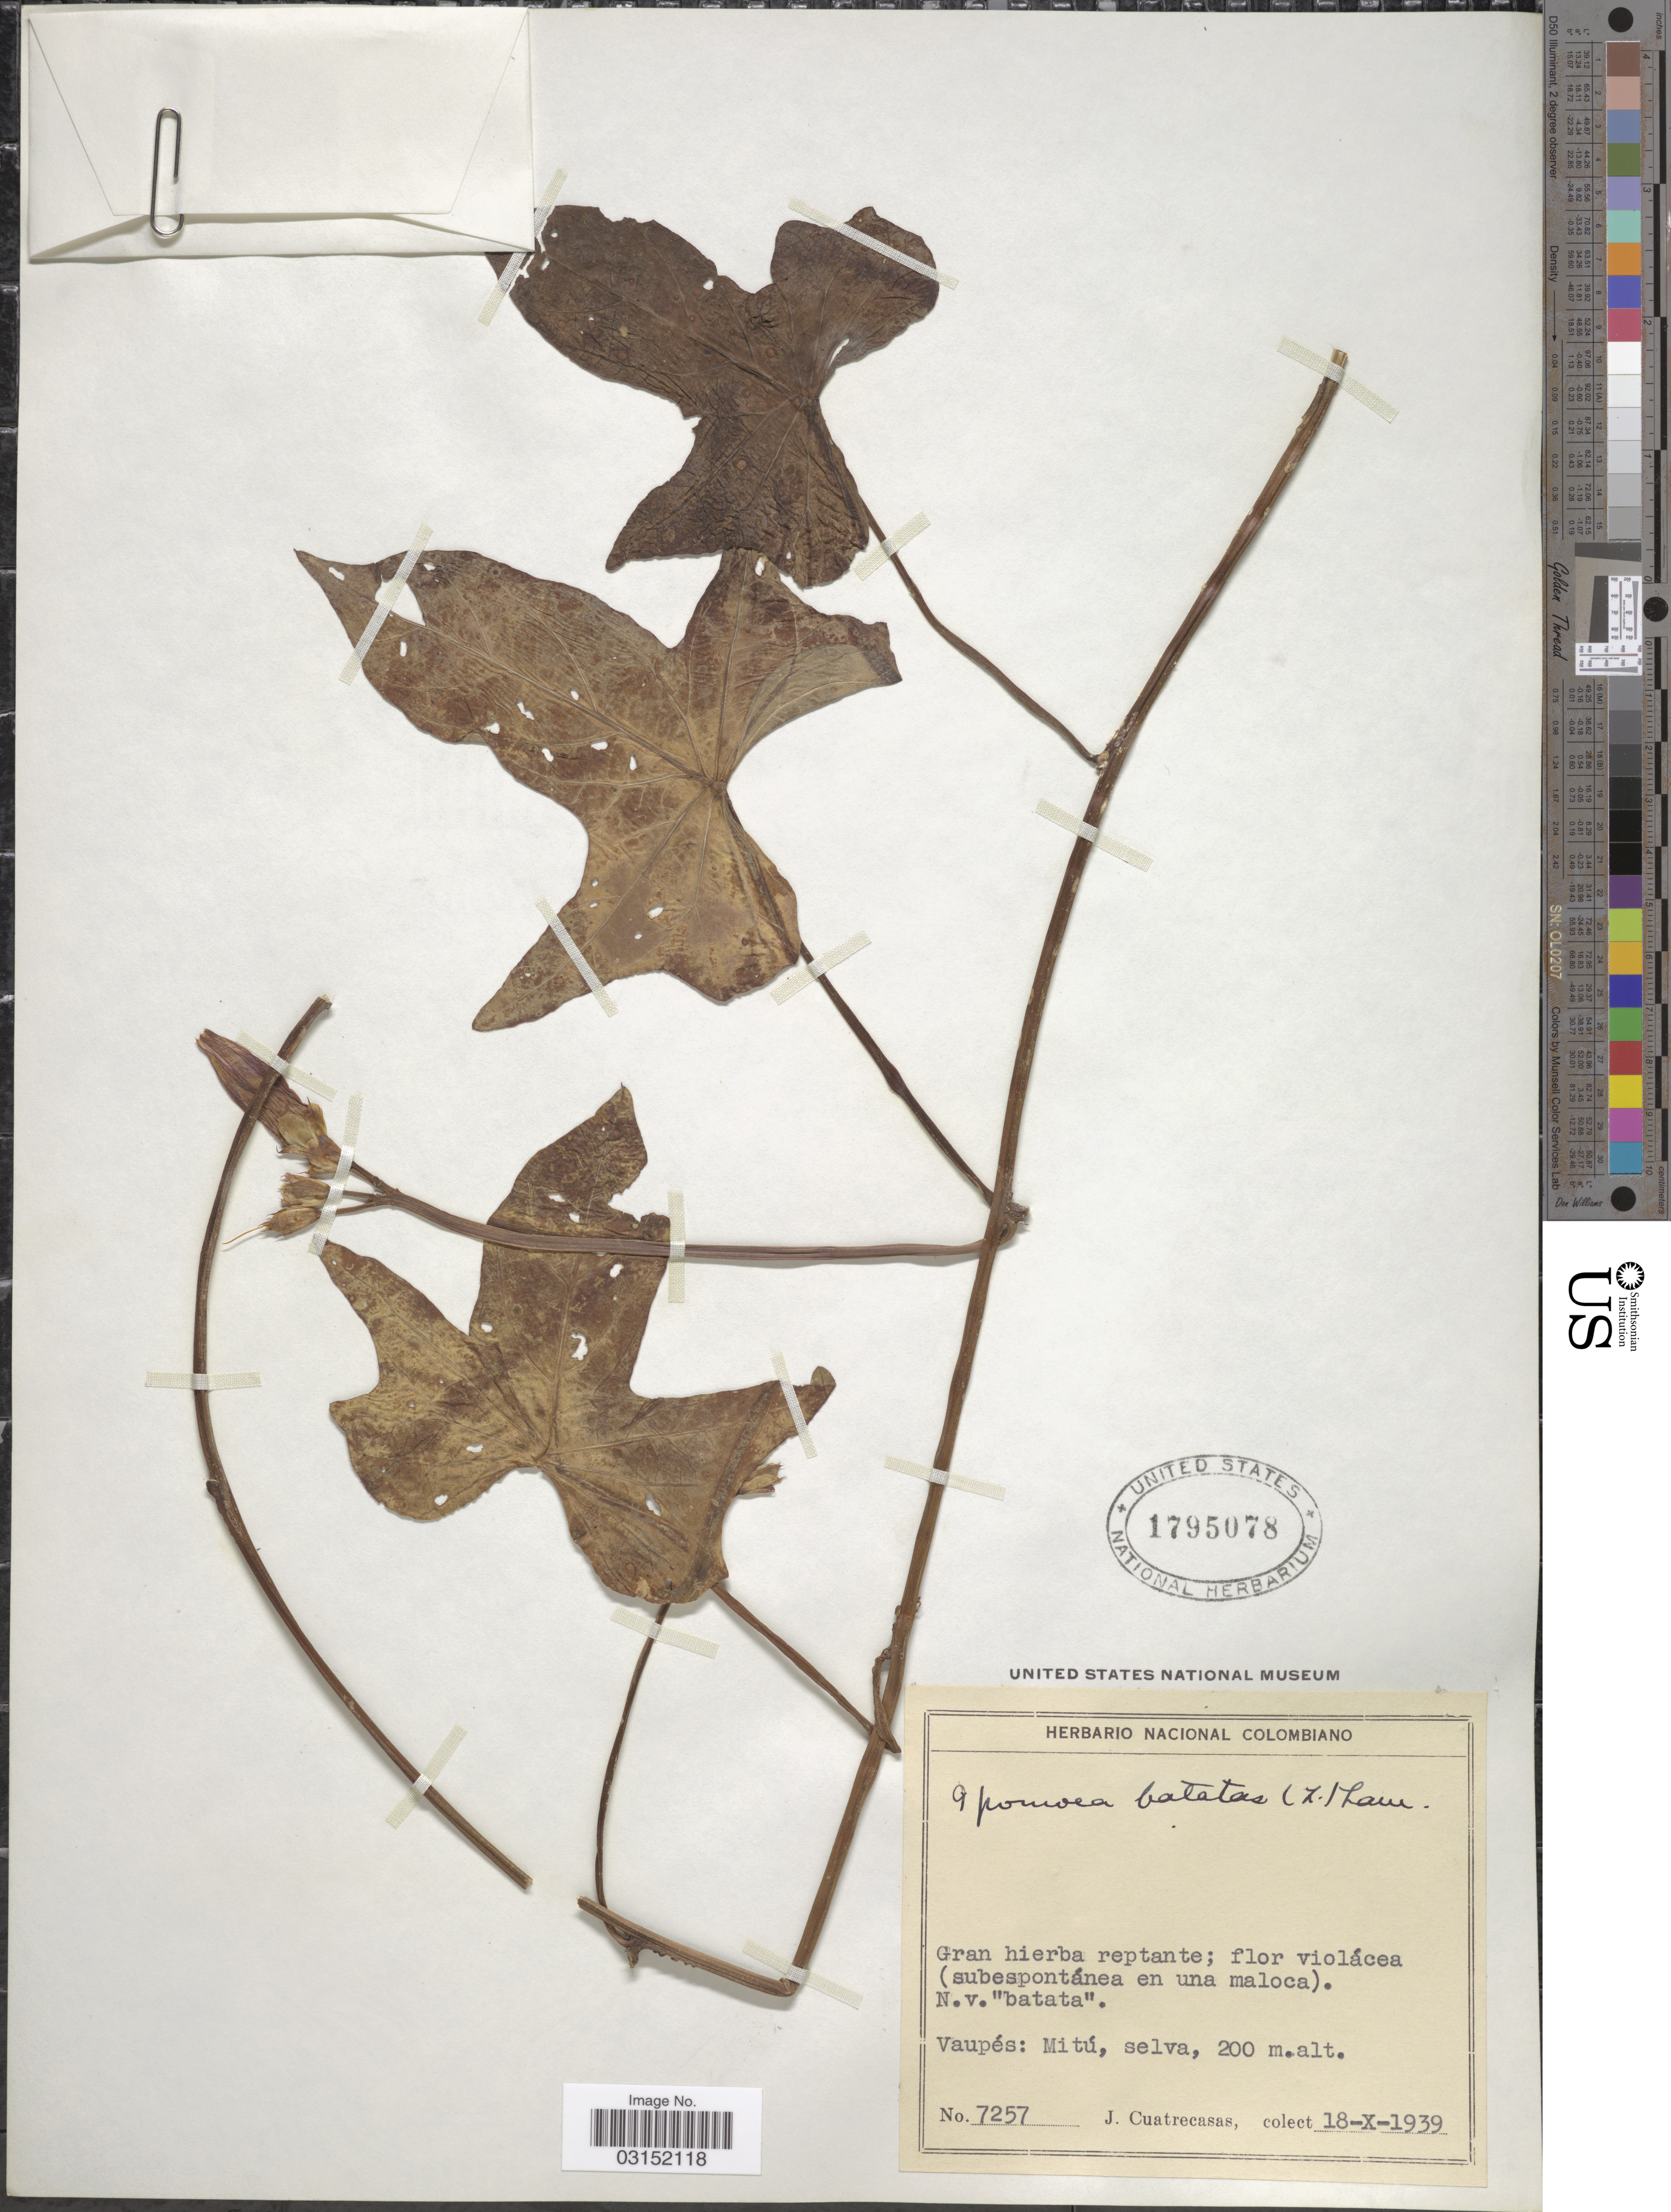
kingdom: Plantae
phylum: Tracheophyta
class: Magnoliopsida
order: Solanales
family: Convolvulaceae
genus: Ipomoea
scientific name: Ipomoea batatas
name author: (L.) Lam.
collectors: J. Cuatrecasas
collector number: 7257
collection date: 1939-10-18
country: Colombia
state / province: Vaupés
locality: Vaupés: Mitú.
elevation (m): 200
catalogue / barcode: US 1795078